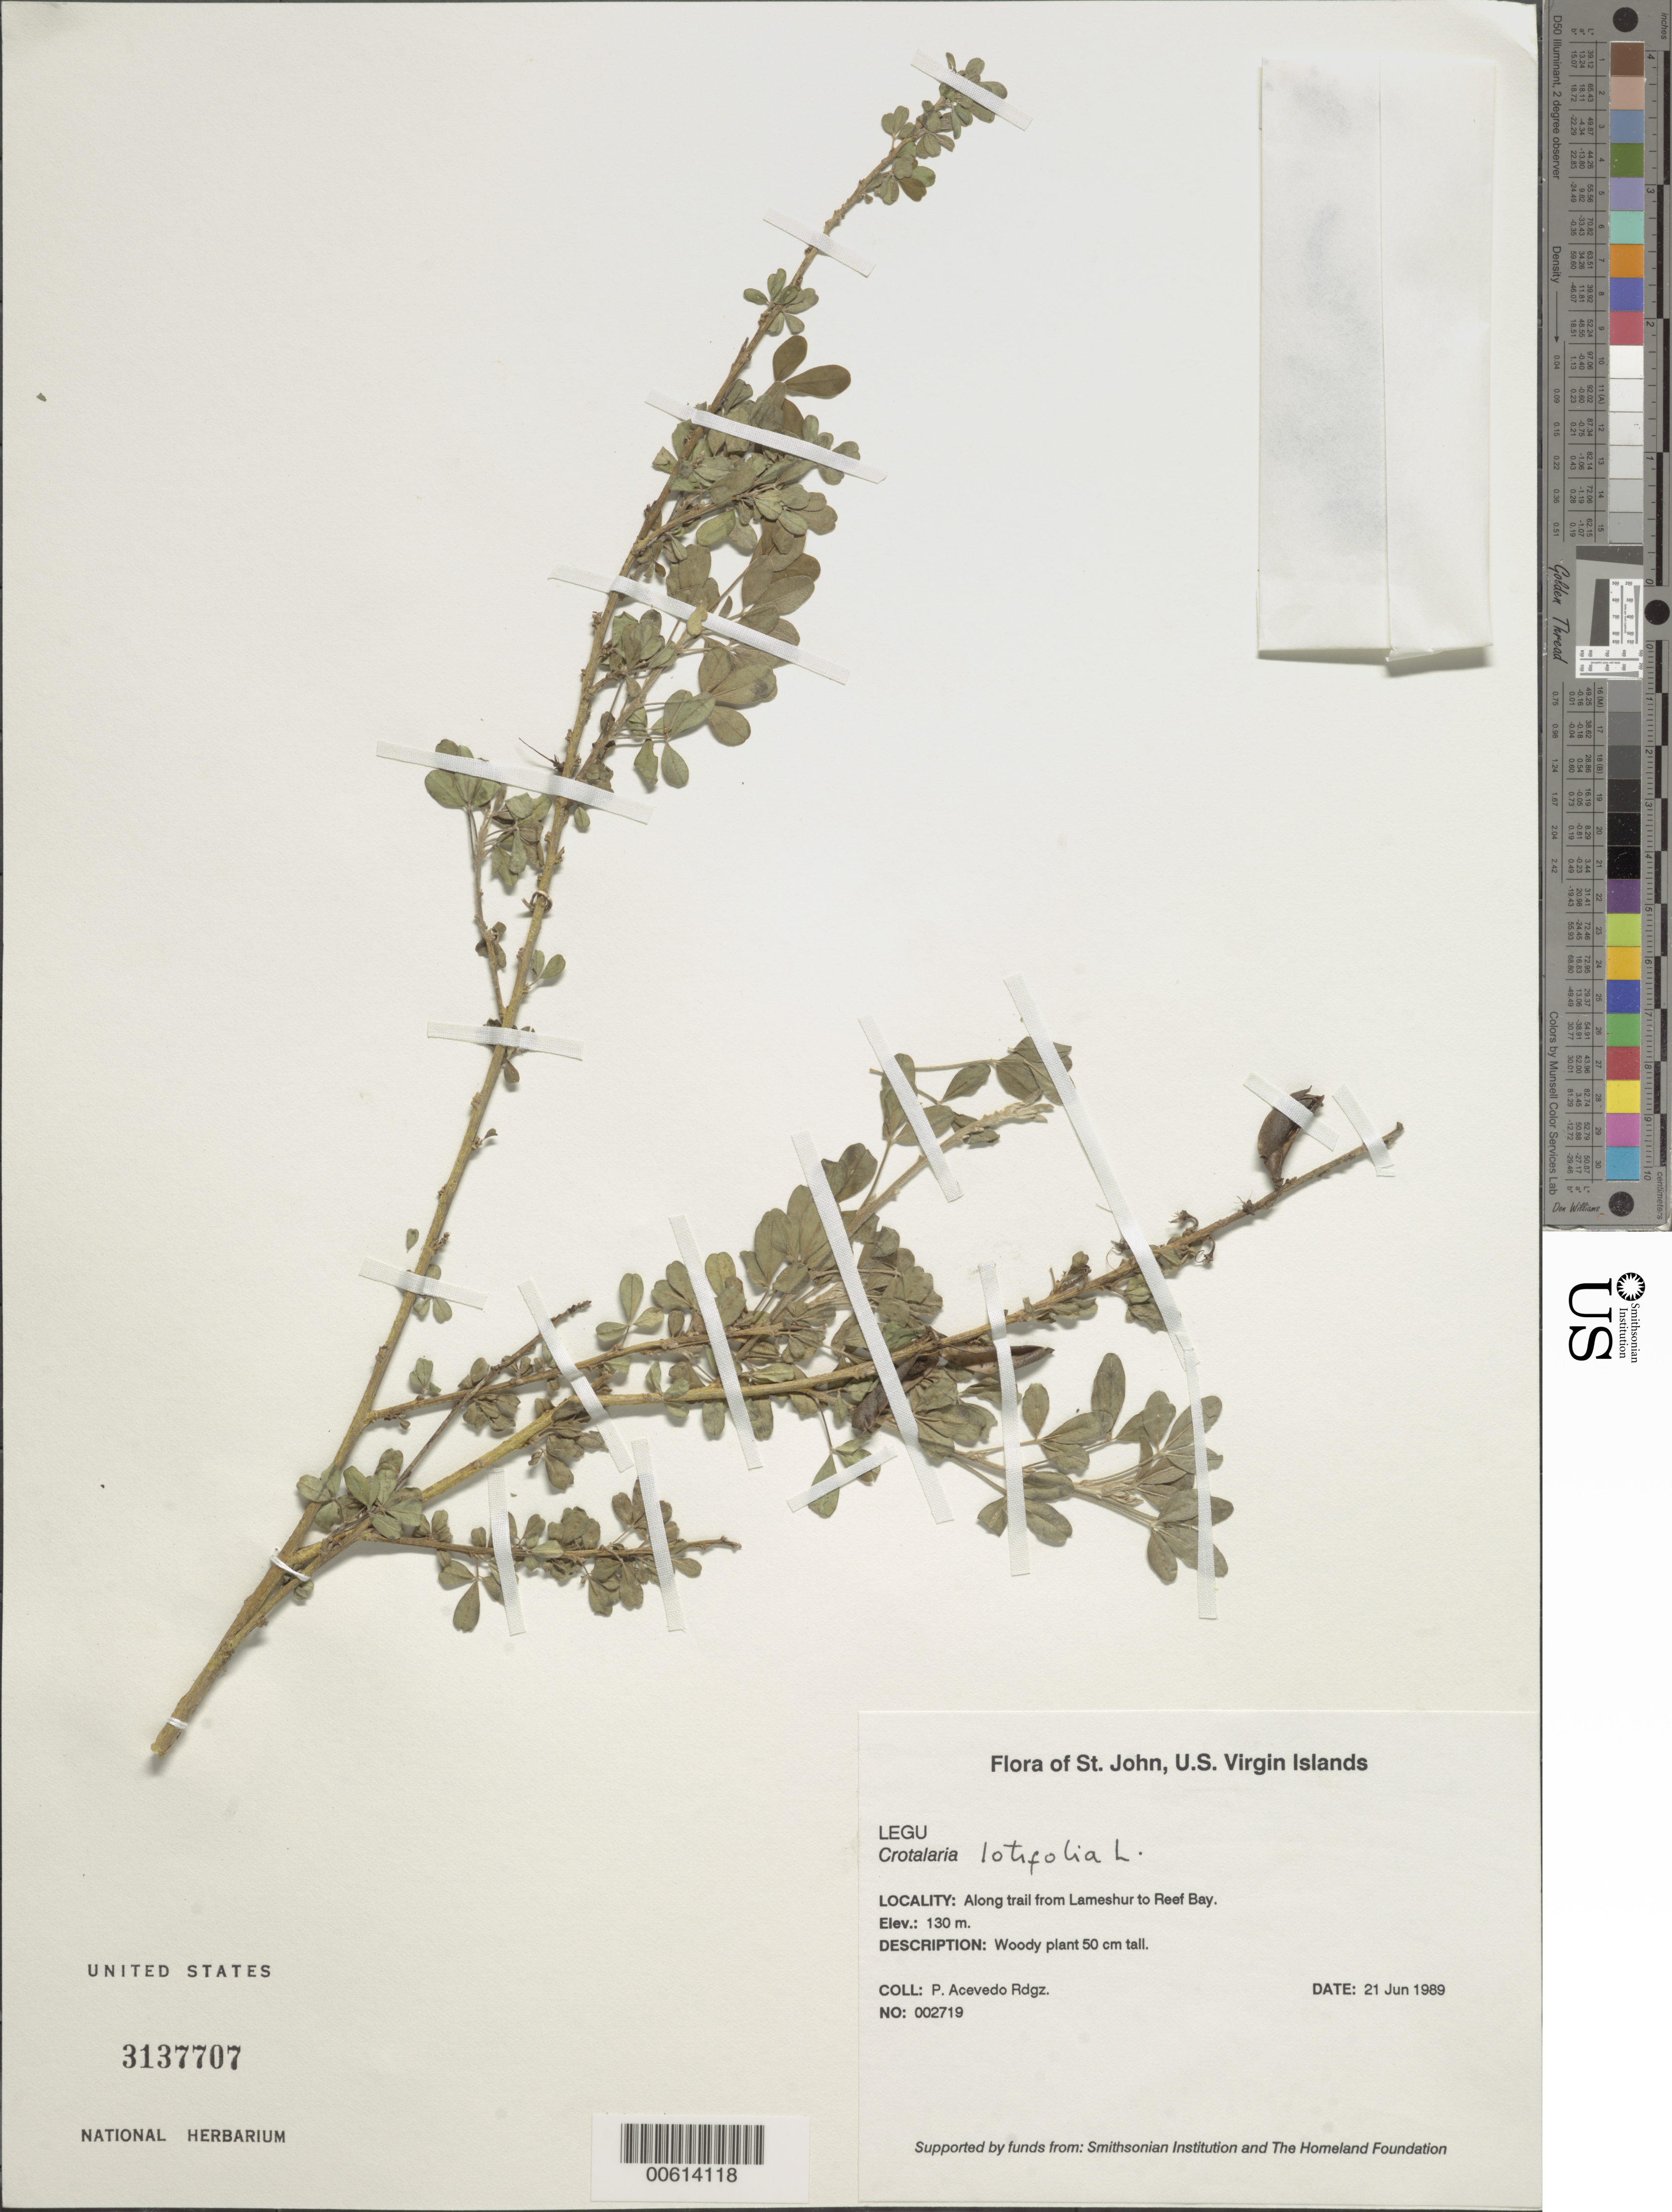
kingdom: Plantae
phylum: Tracheophyta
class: Magnoliopsida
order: Fabales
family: Fabaceae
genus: Crotalaria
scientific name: Crotalaria latifolia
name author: L.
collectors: P. Acevedo-Rodr.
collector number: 2719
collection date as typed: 21 Jun 1989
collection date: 1989-06-21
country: U.S. Virgin Islands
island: St. John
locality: Reef Bay Quarter, along trail from Lameshur to Reef Bay.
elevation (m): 130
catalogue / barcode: US 3137707